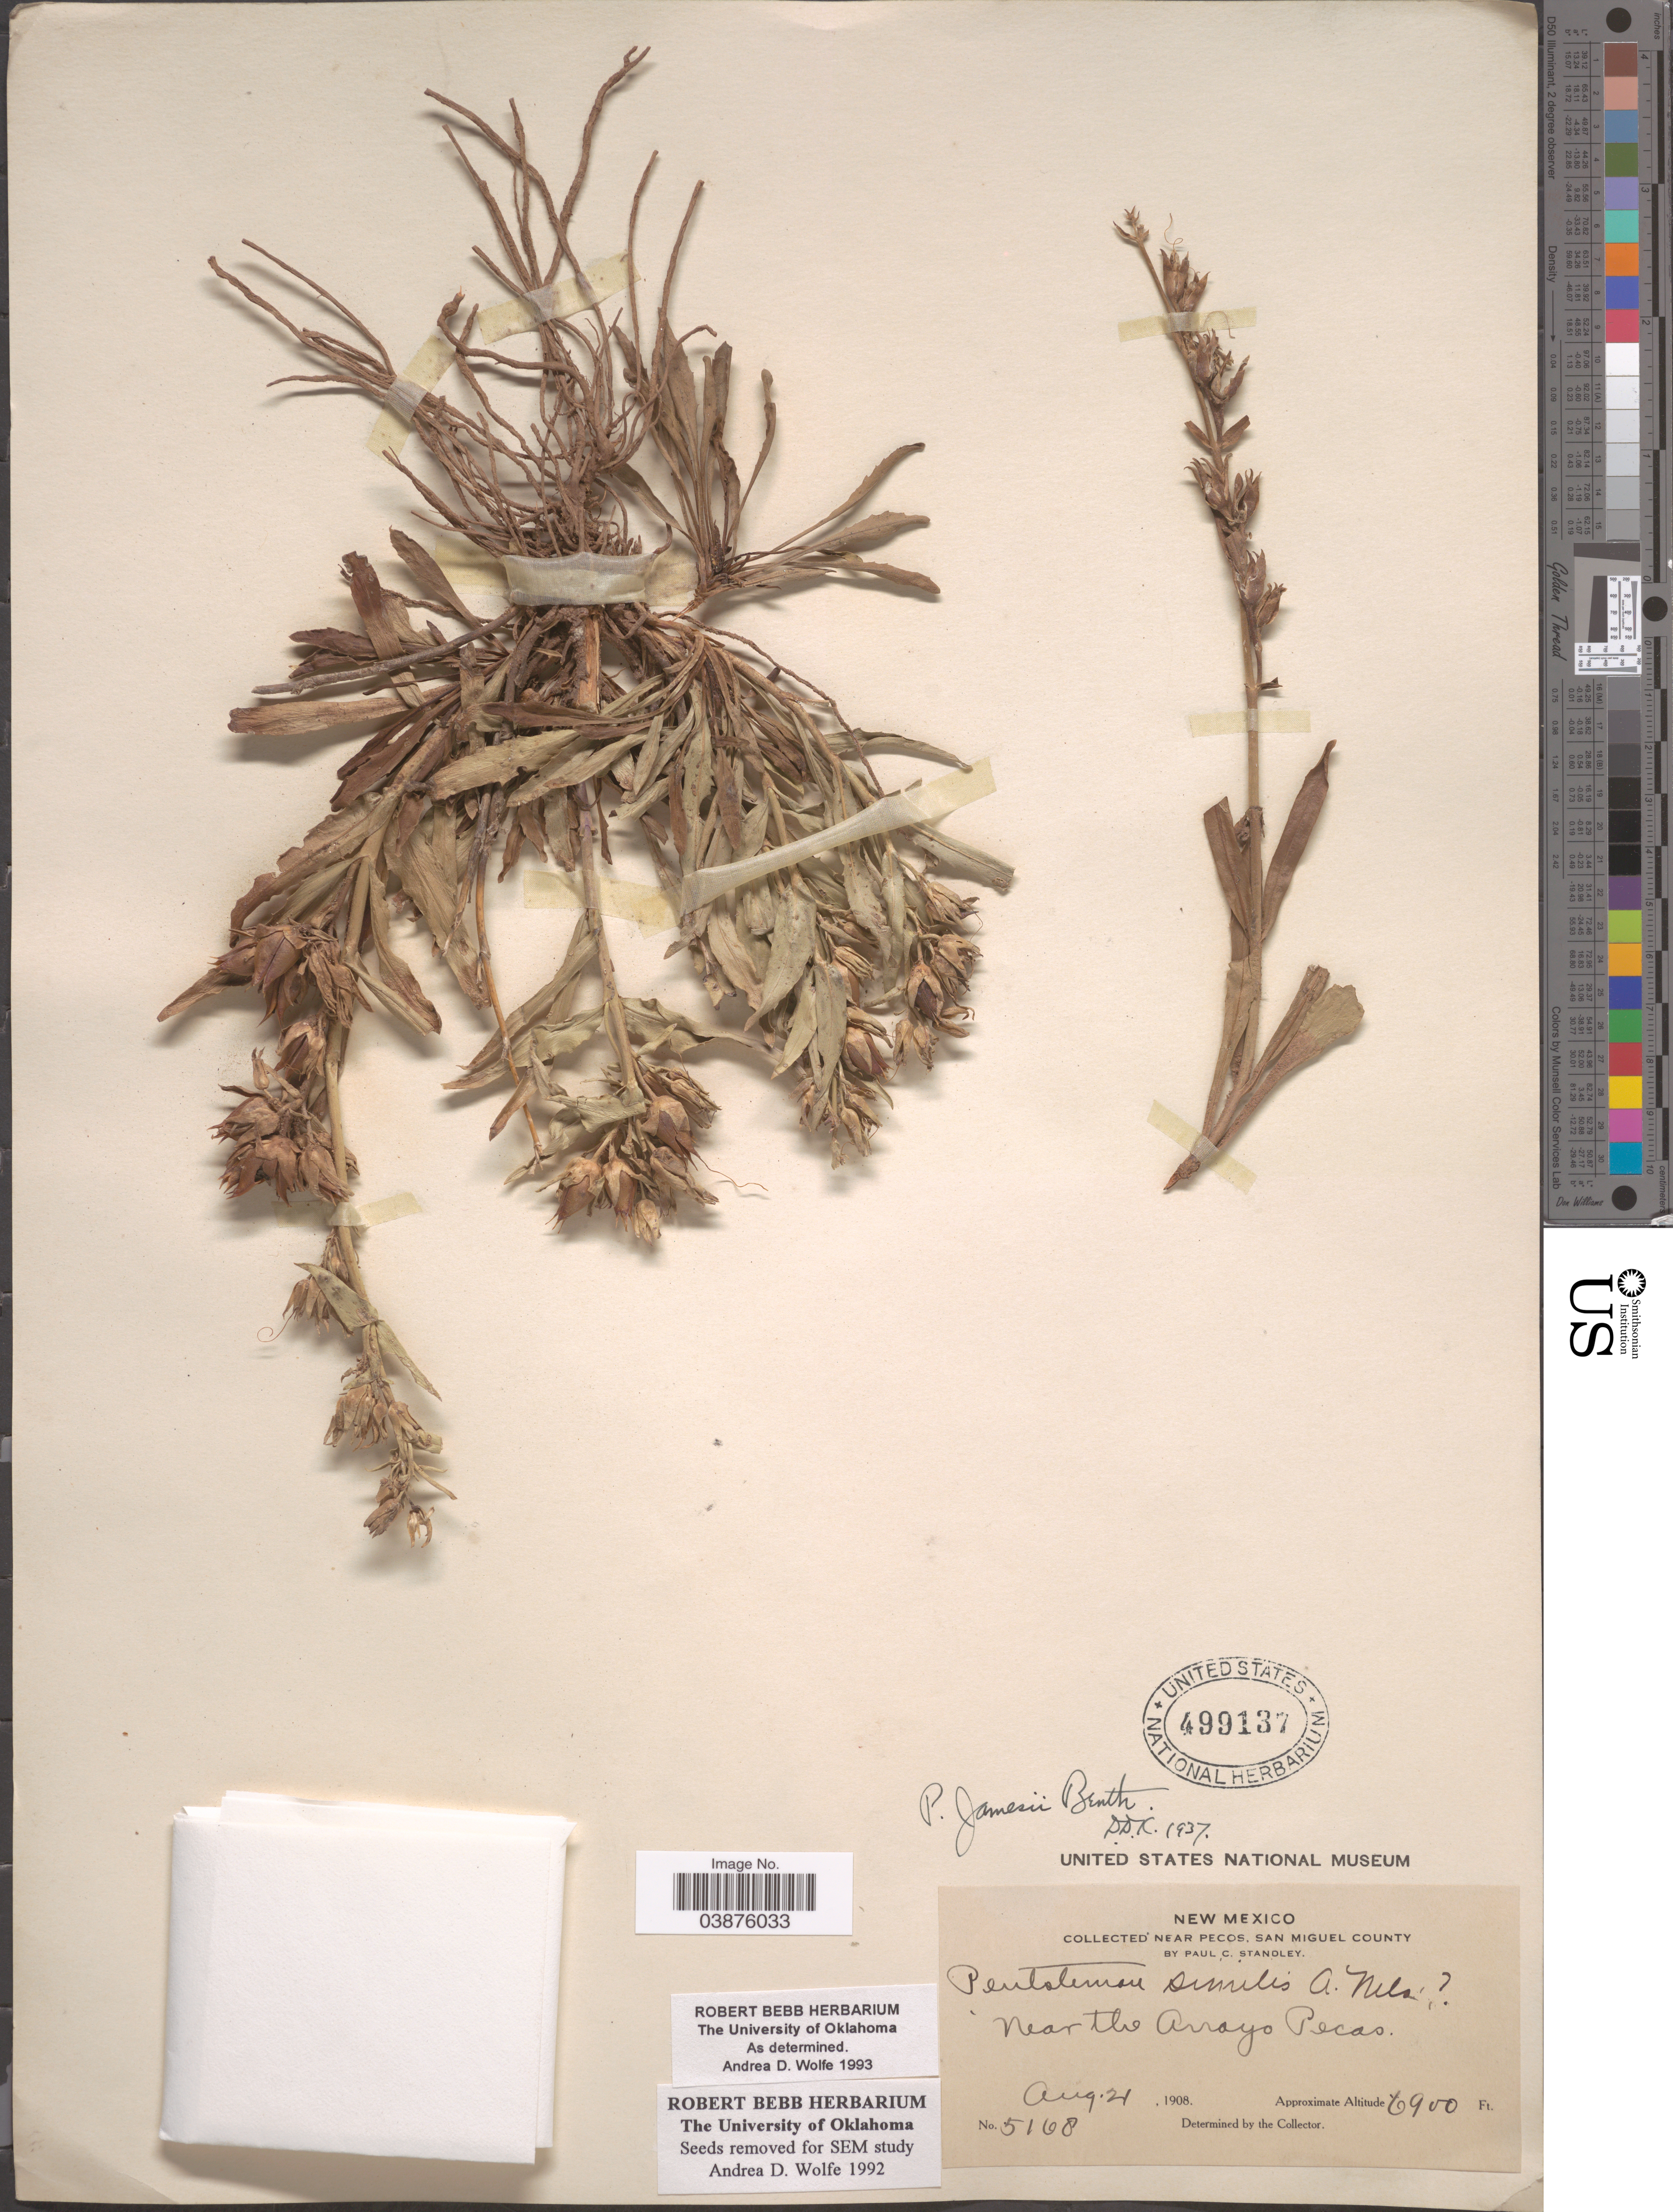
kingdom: Plantae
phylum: Tracheophyta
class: Magnoliopsida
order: Lamiales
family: Plantaginaceae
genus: Penstemon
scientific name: Penstemon jamesii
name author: Benth.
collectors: P. C. Standley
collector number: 5168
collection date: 1908-08-21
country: United States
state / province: New Mexico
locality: Near Pecos, San Miguel County. Near the Arroyo Pecos.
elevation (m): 2103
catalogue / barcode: US 499137